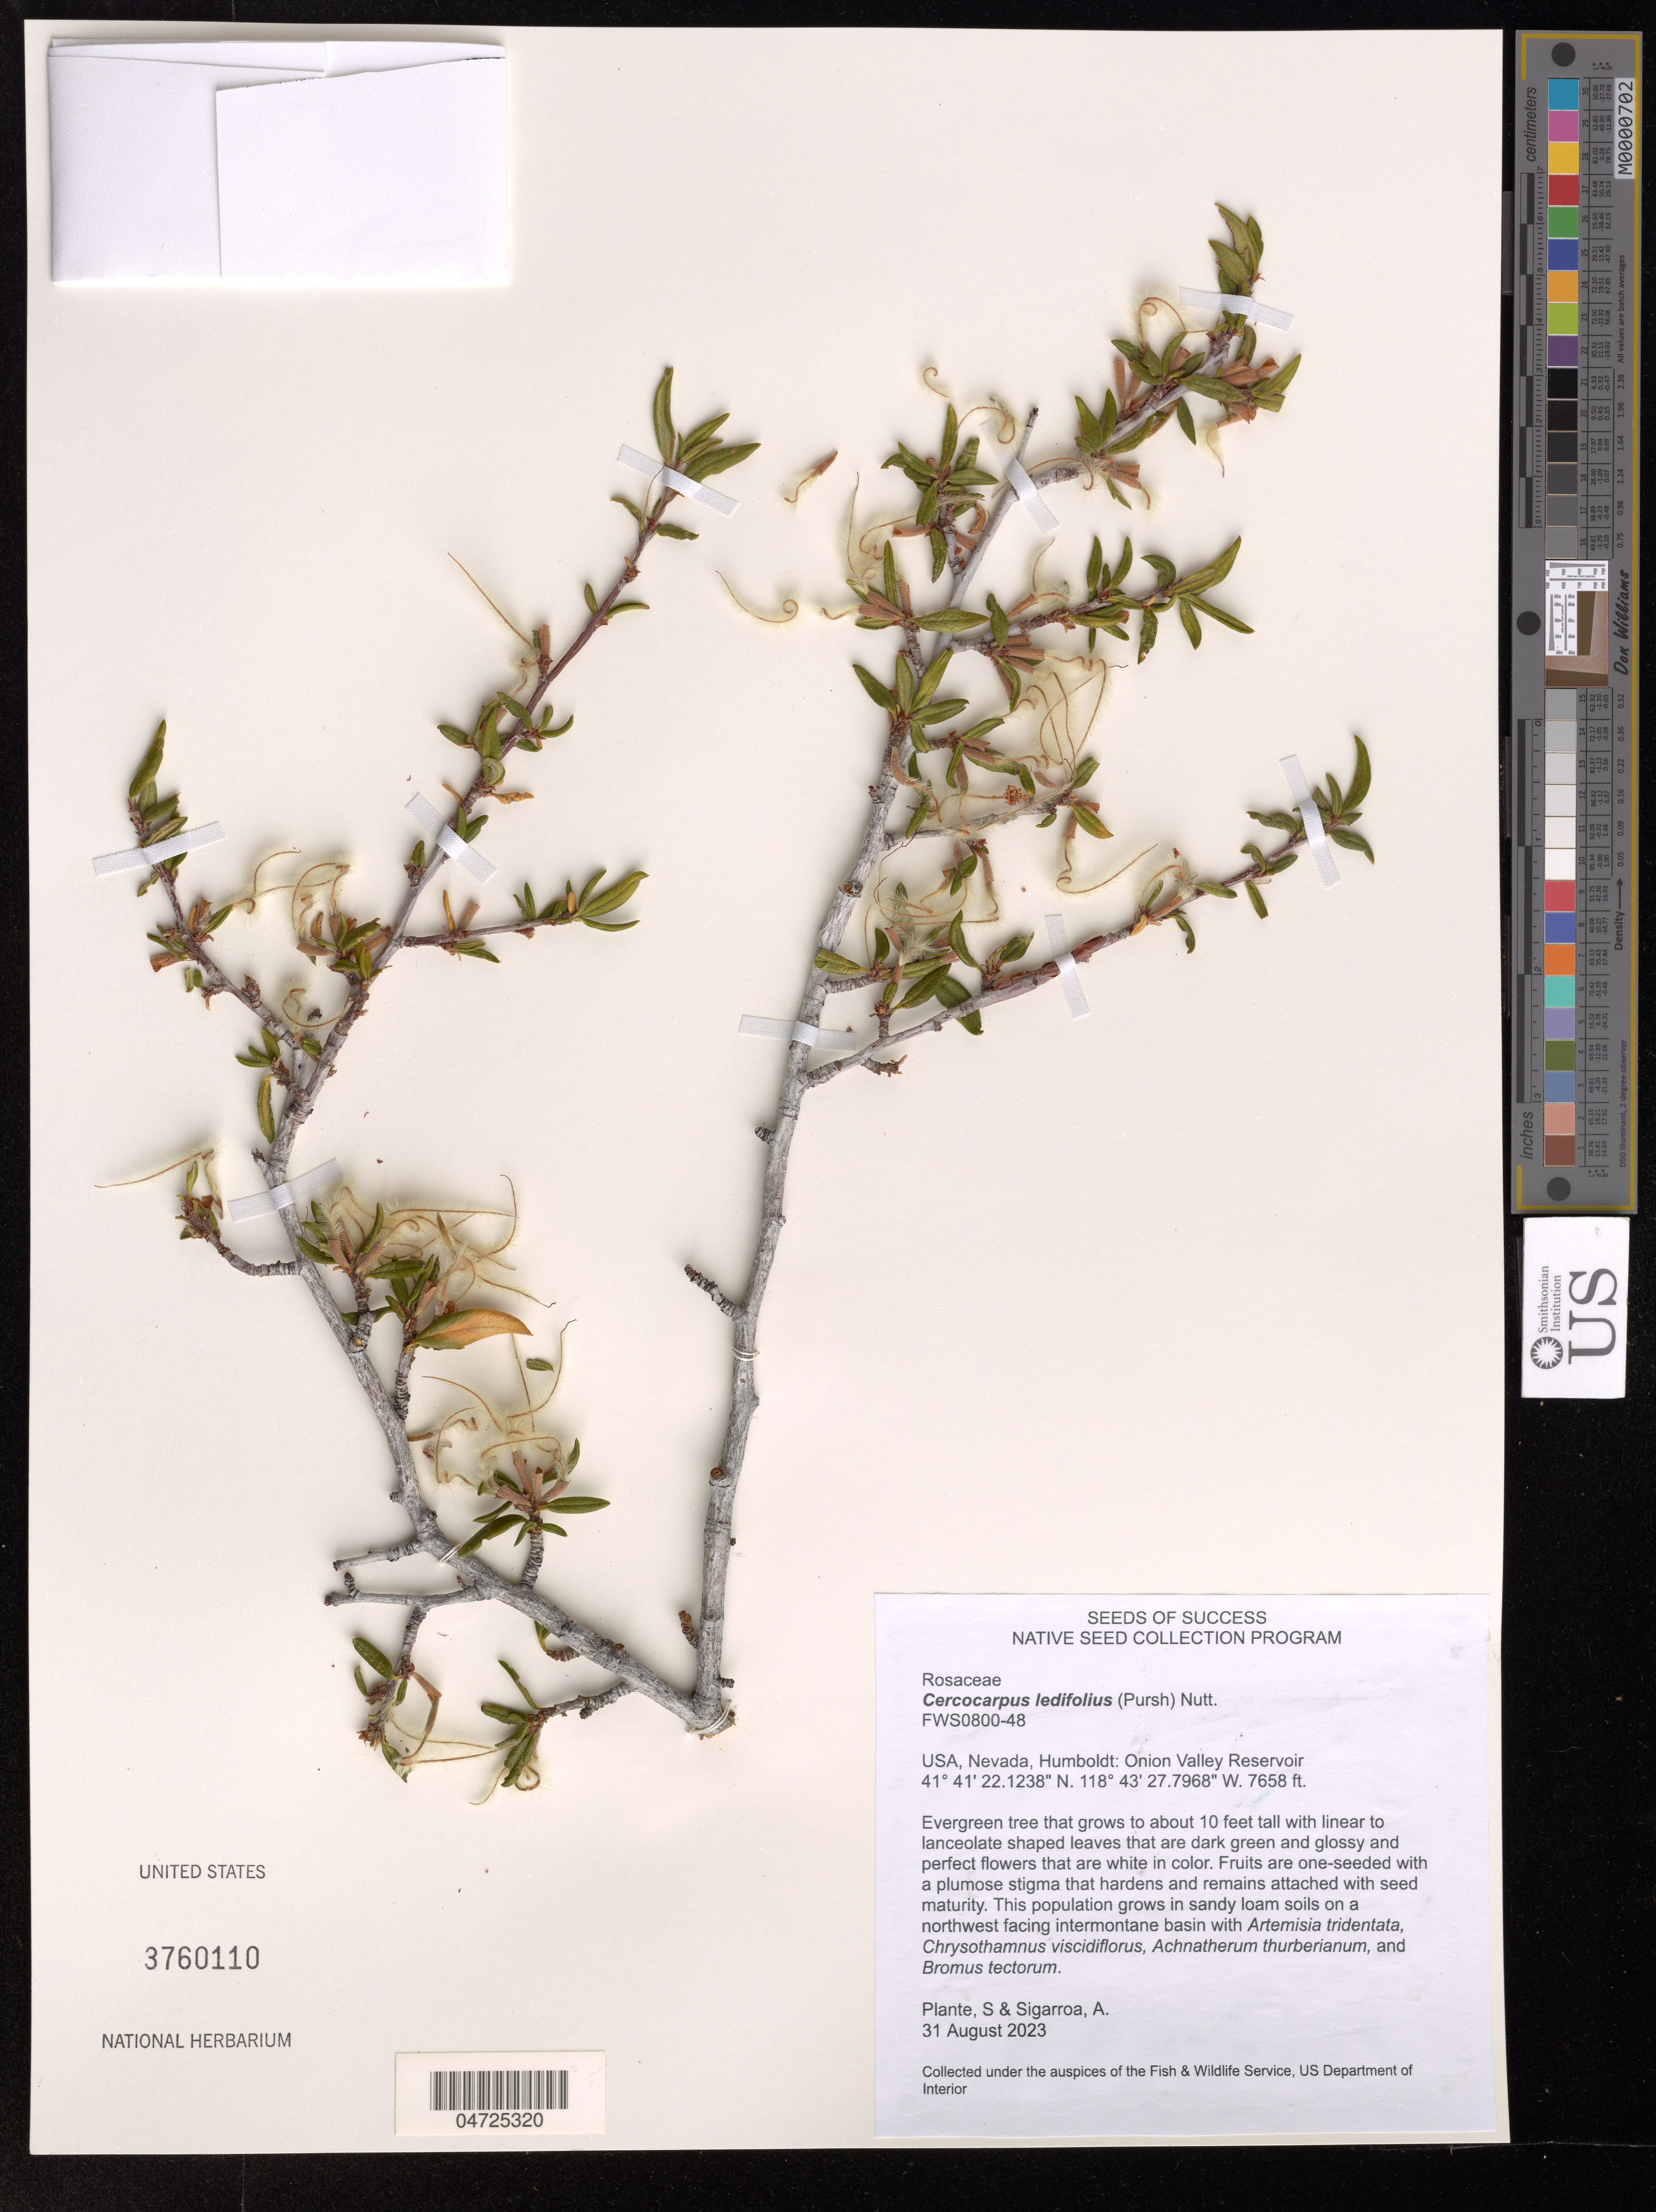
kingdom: Plantae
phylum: Tracheophyta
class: Magnoliopsida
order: Rosales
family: Rosaceae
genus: Cercocarpus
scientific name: Cercocarpus ledifolius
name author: Nutt.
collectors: S. Plante & A. Sigarroa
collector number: FWS0800-48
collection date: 2023-08-31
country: United States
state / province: Nevada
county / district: Humboldt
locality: Humboldt: Onion Valley Reservoir.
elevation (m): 2334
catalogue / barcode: US 3760110